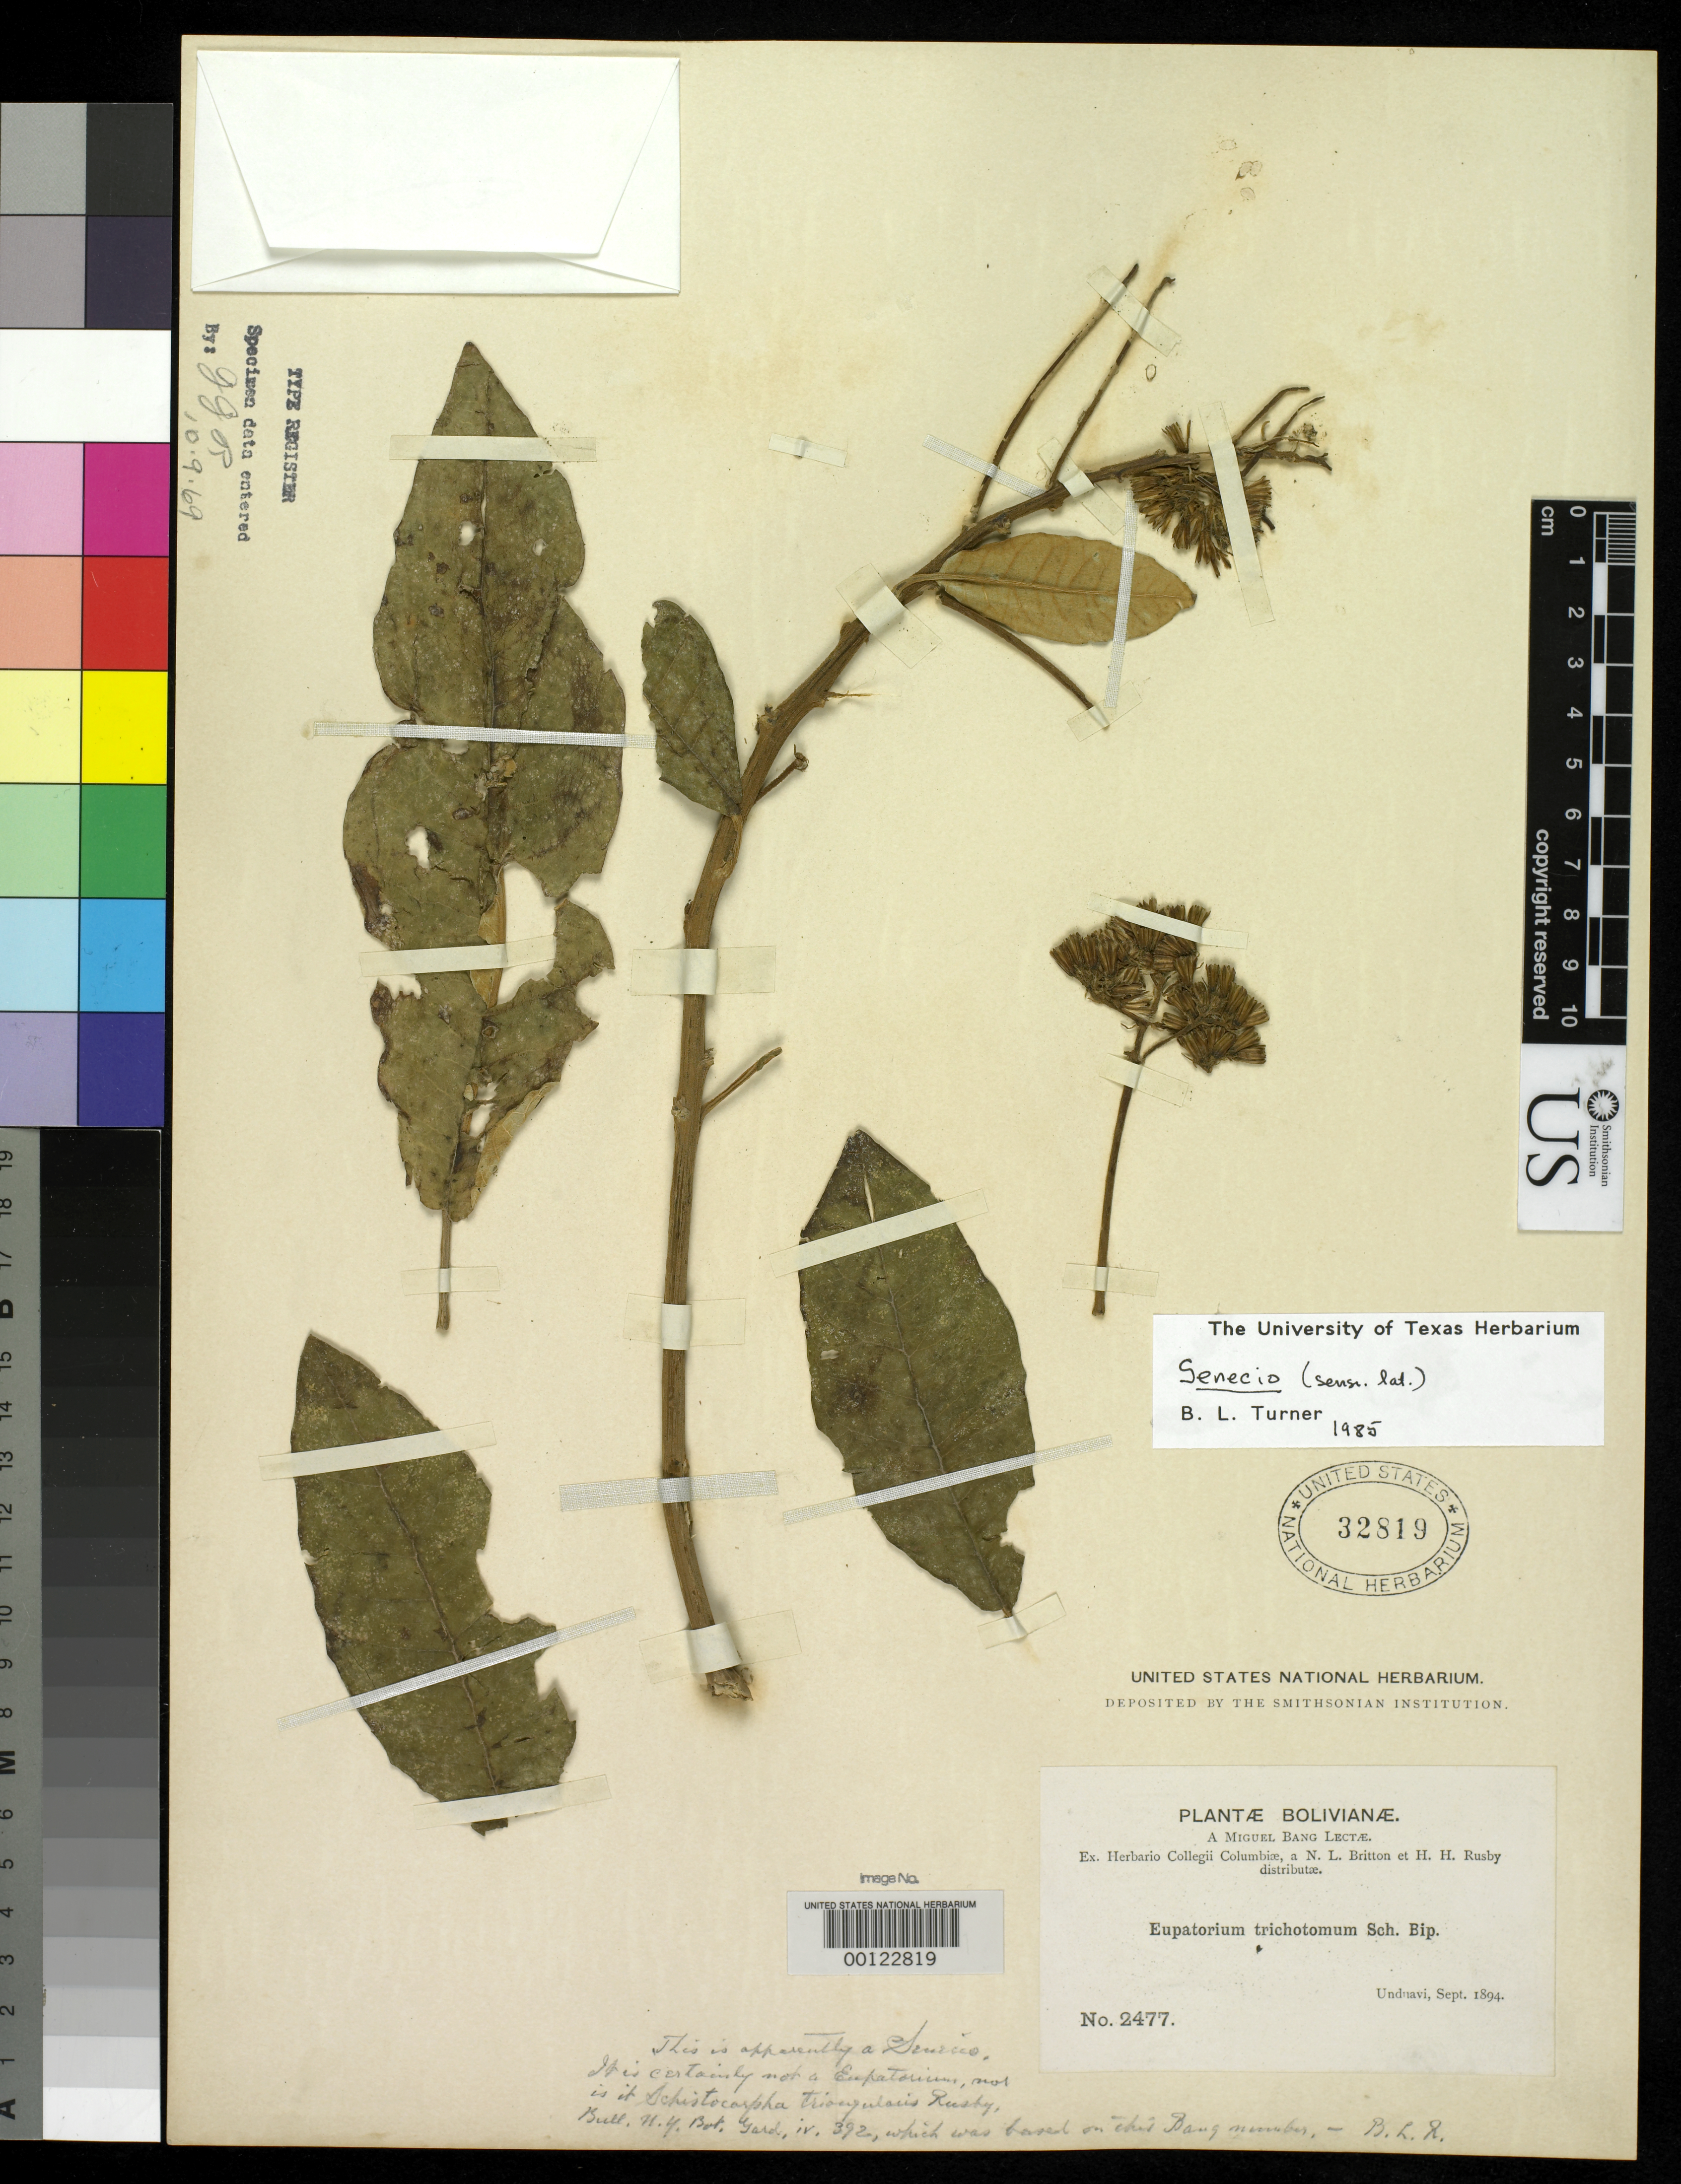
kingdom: Plantae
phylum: Tracheophyta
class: Magnoliopsida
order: Asterales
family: Asteraceae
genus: Schistocarpha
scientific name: Schistocarpha triangularis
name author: Rusby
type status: Isotype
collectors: M. Bang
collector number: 2477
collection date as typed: Sep 1894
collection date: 1894-09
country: Bolivia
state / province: La Paz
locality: Unduavi.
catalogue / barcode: US 32819